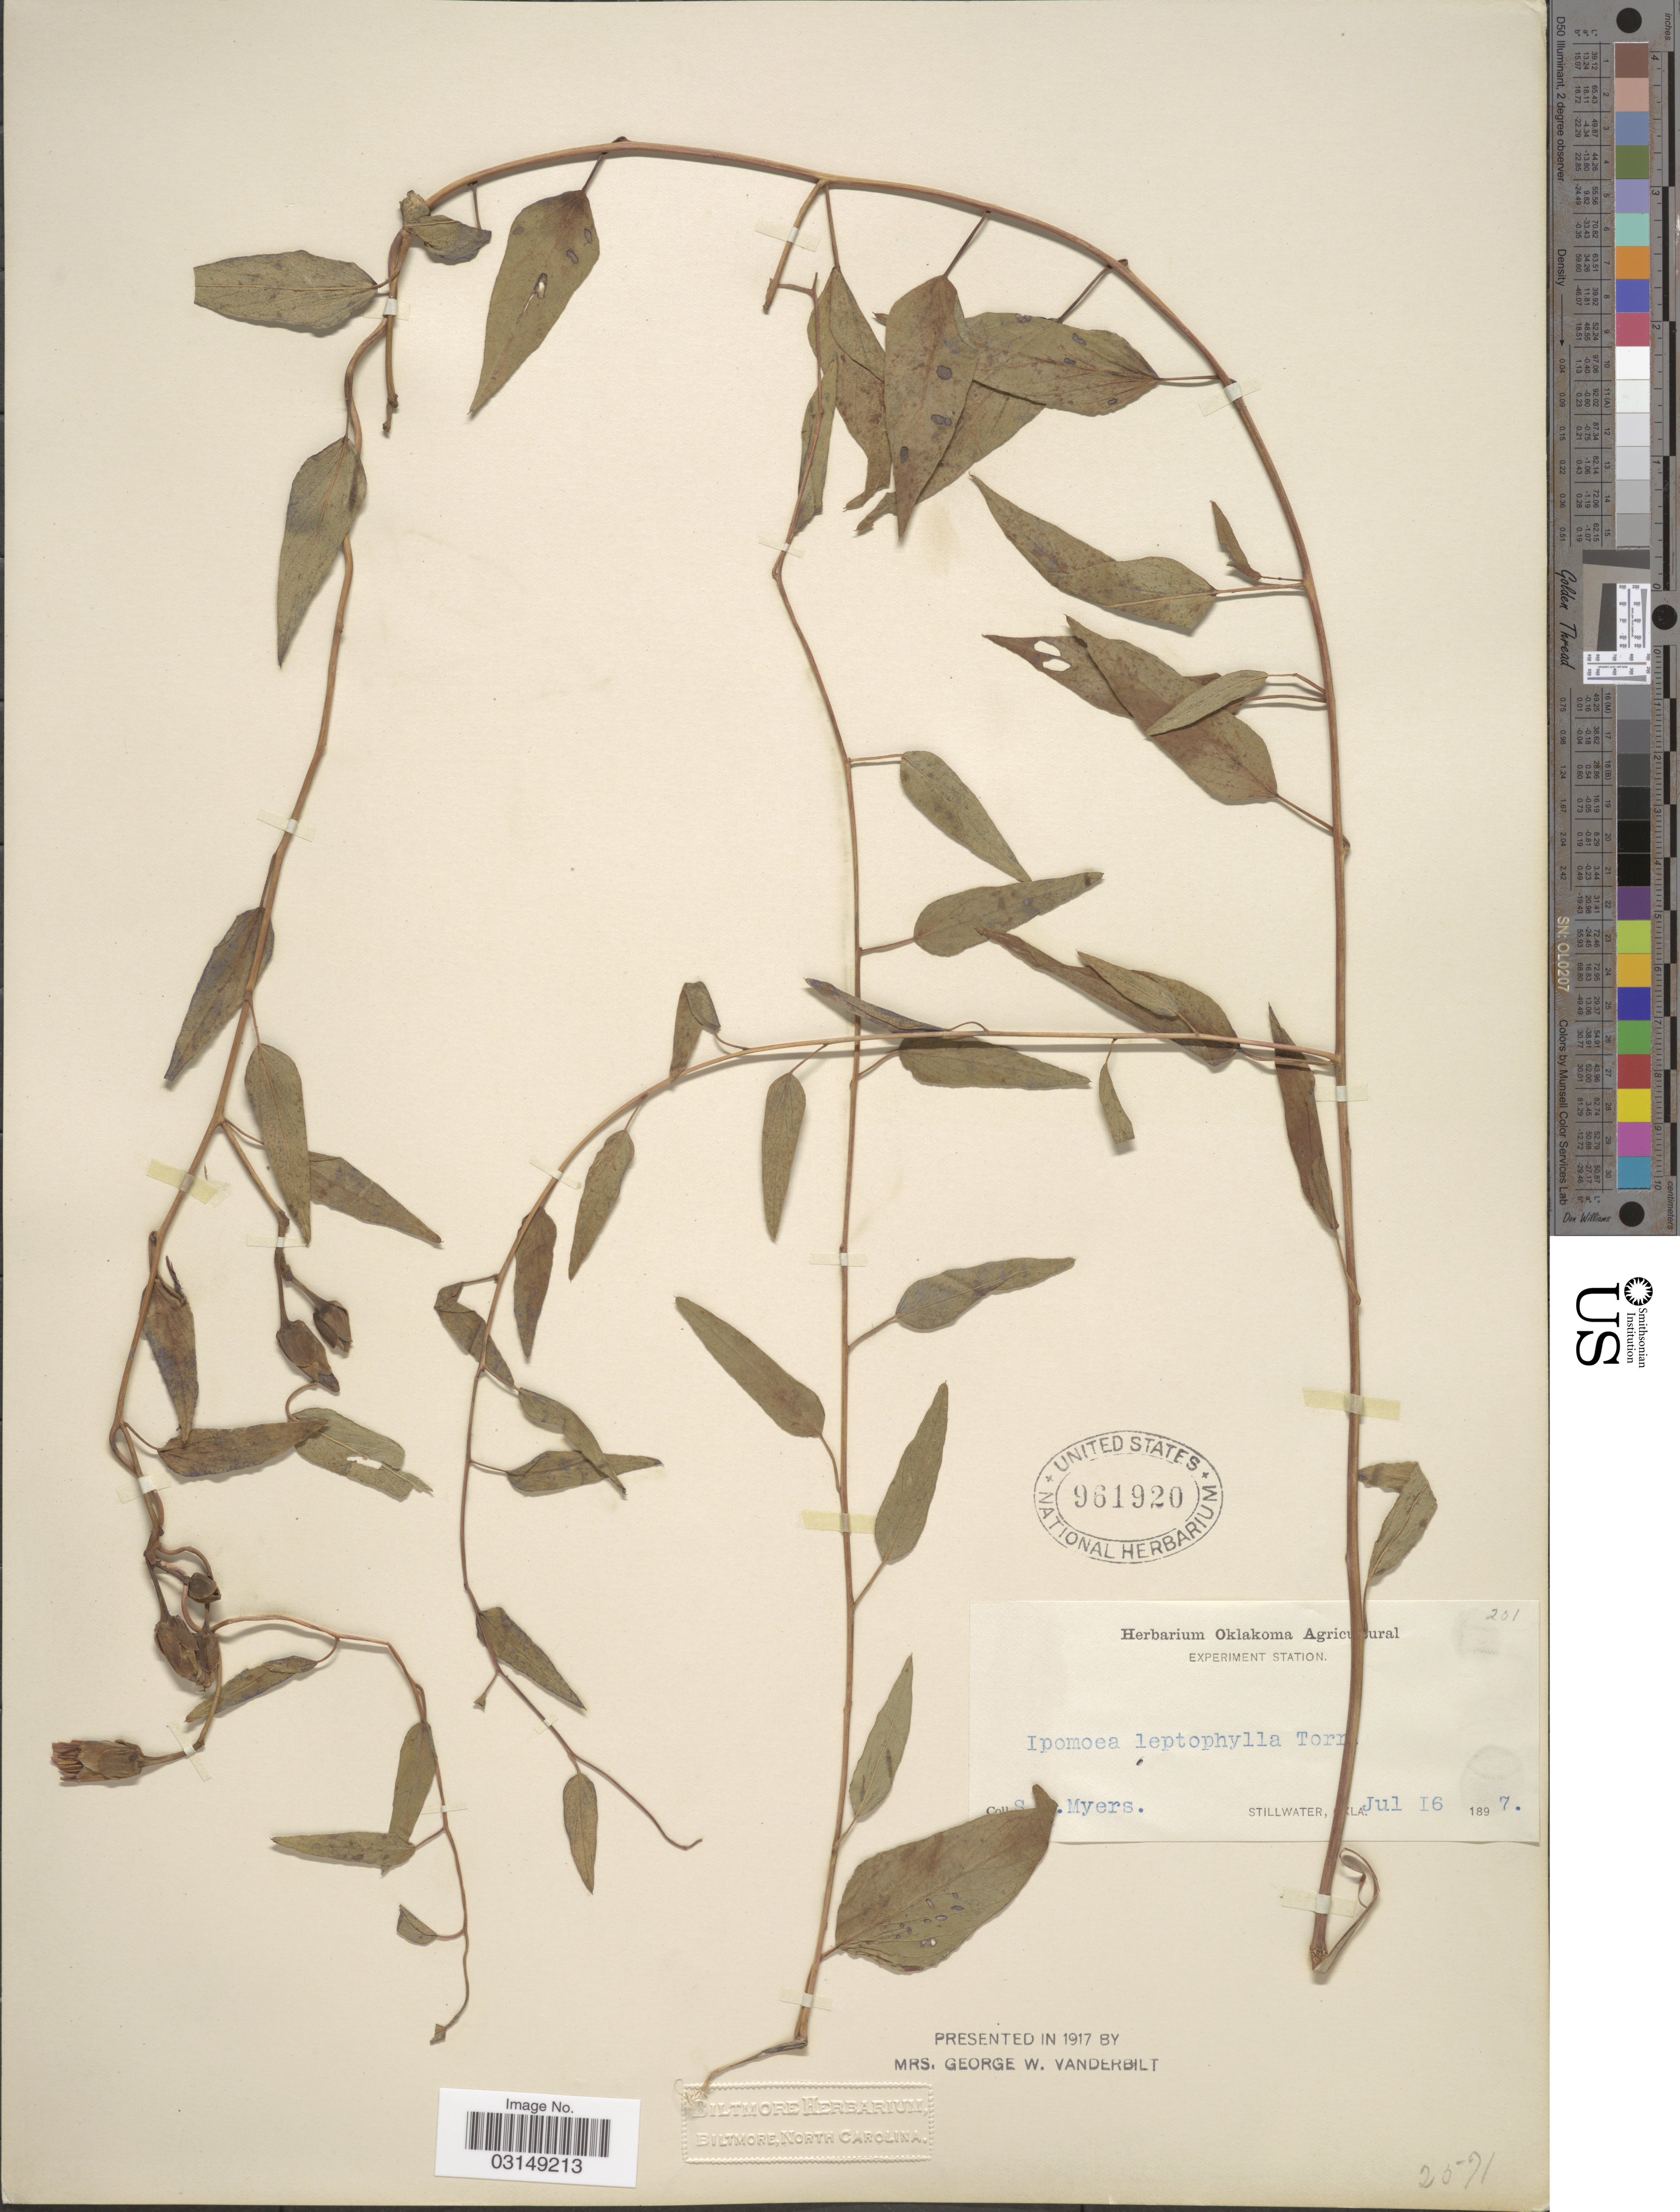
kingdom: Plantae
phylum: Tracheophyta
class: Magnoliopsida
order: Solanales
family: Convolvulaceae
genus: Ipomoea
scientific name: Ipomoea shumardiana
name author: (Torr.) Shinners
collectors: S. Myers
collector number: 201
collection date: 1897-07-16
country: United States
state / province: Oklahoma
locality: Stillwater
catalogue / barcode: US 961920